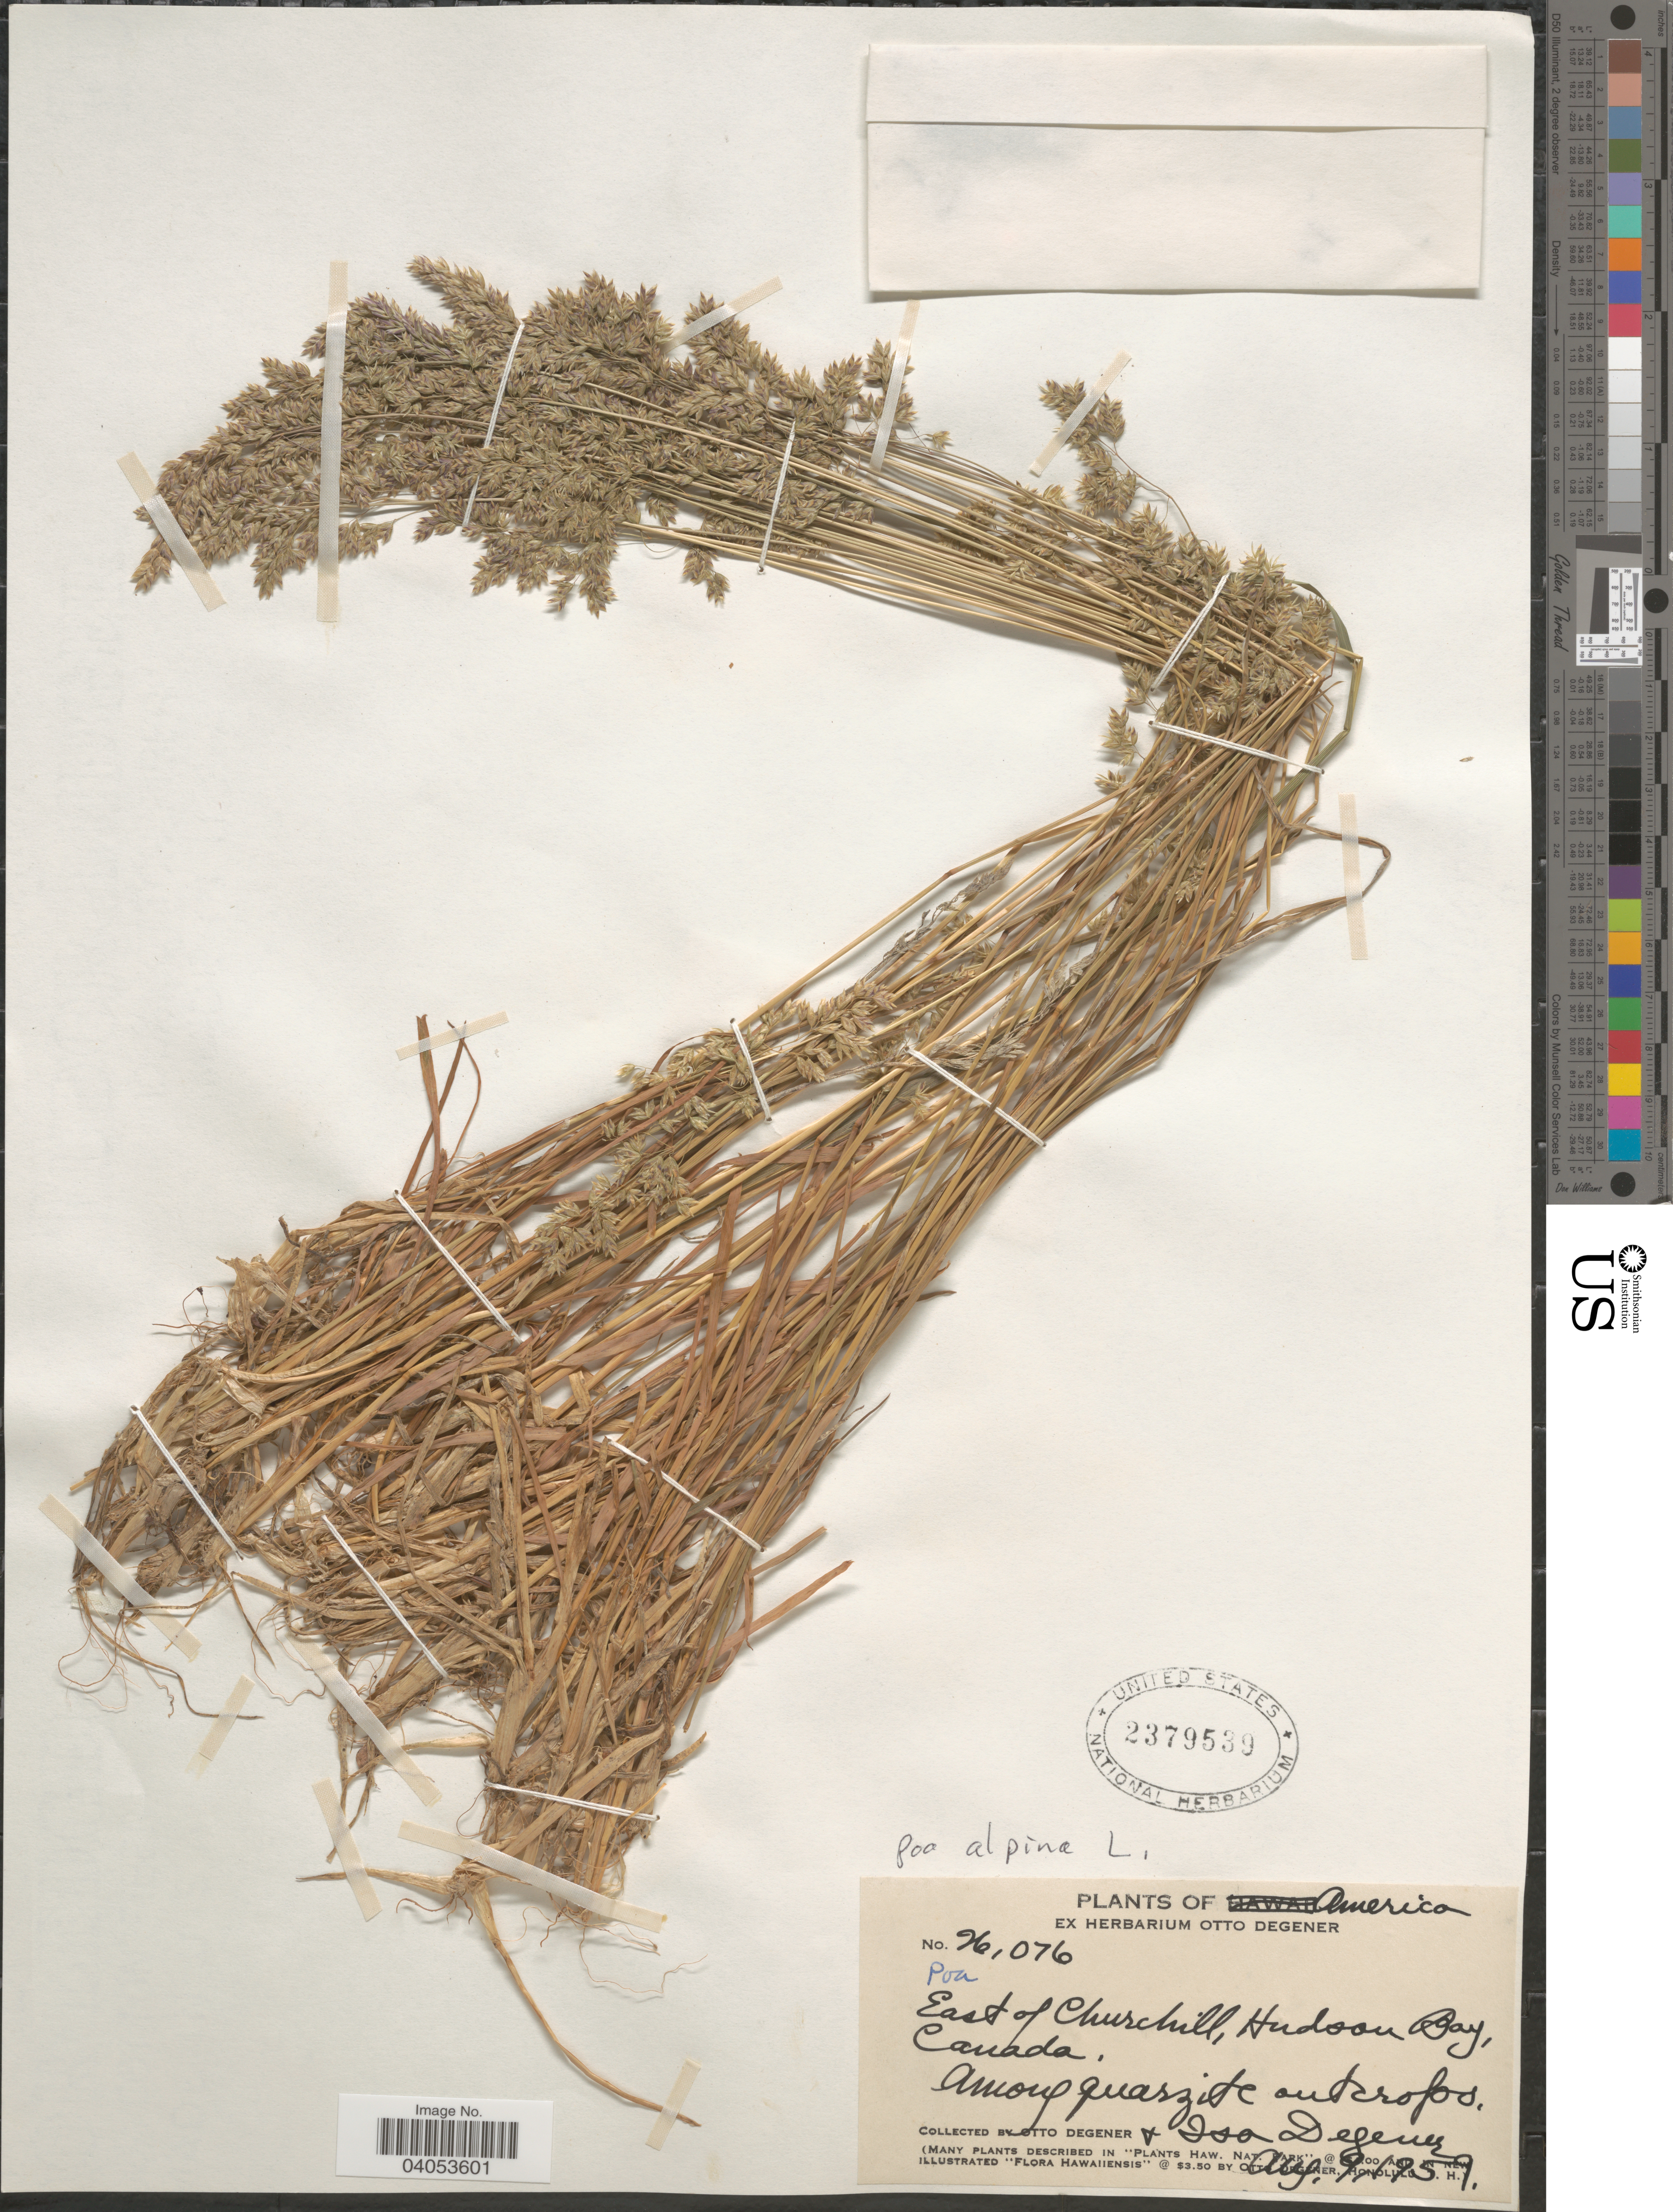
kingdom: Plantae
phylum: Tracheophyta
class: Liliopsida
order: Poales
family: Poaceae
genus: Poa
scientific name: Poa alpina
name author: L.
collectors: O. Degener & I. Degener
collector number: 26076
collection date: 1959-08-09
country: Canada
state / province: Manitoba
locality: America. East of Churchill, Hudson Bay.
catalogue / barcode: US 2379539